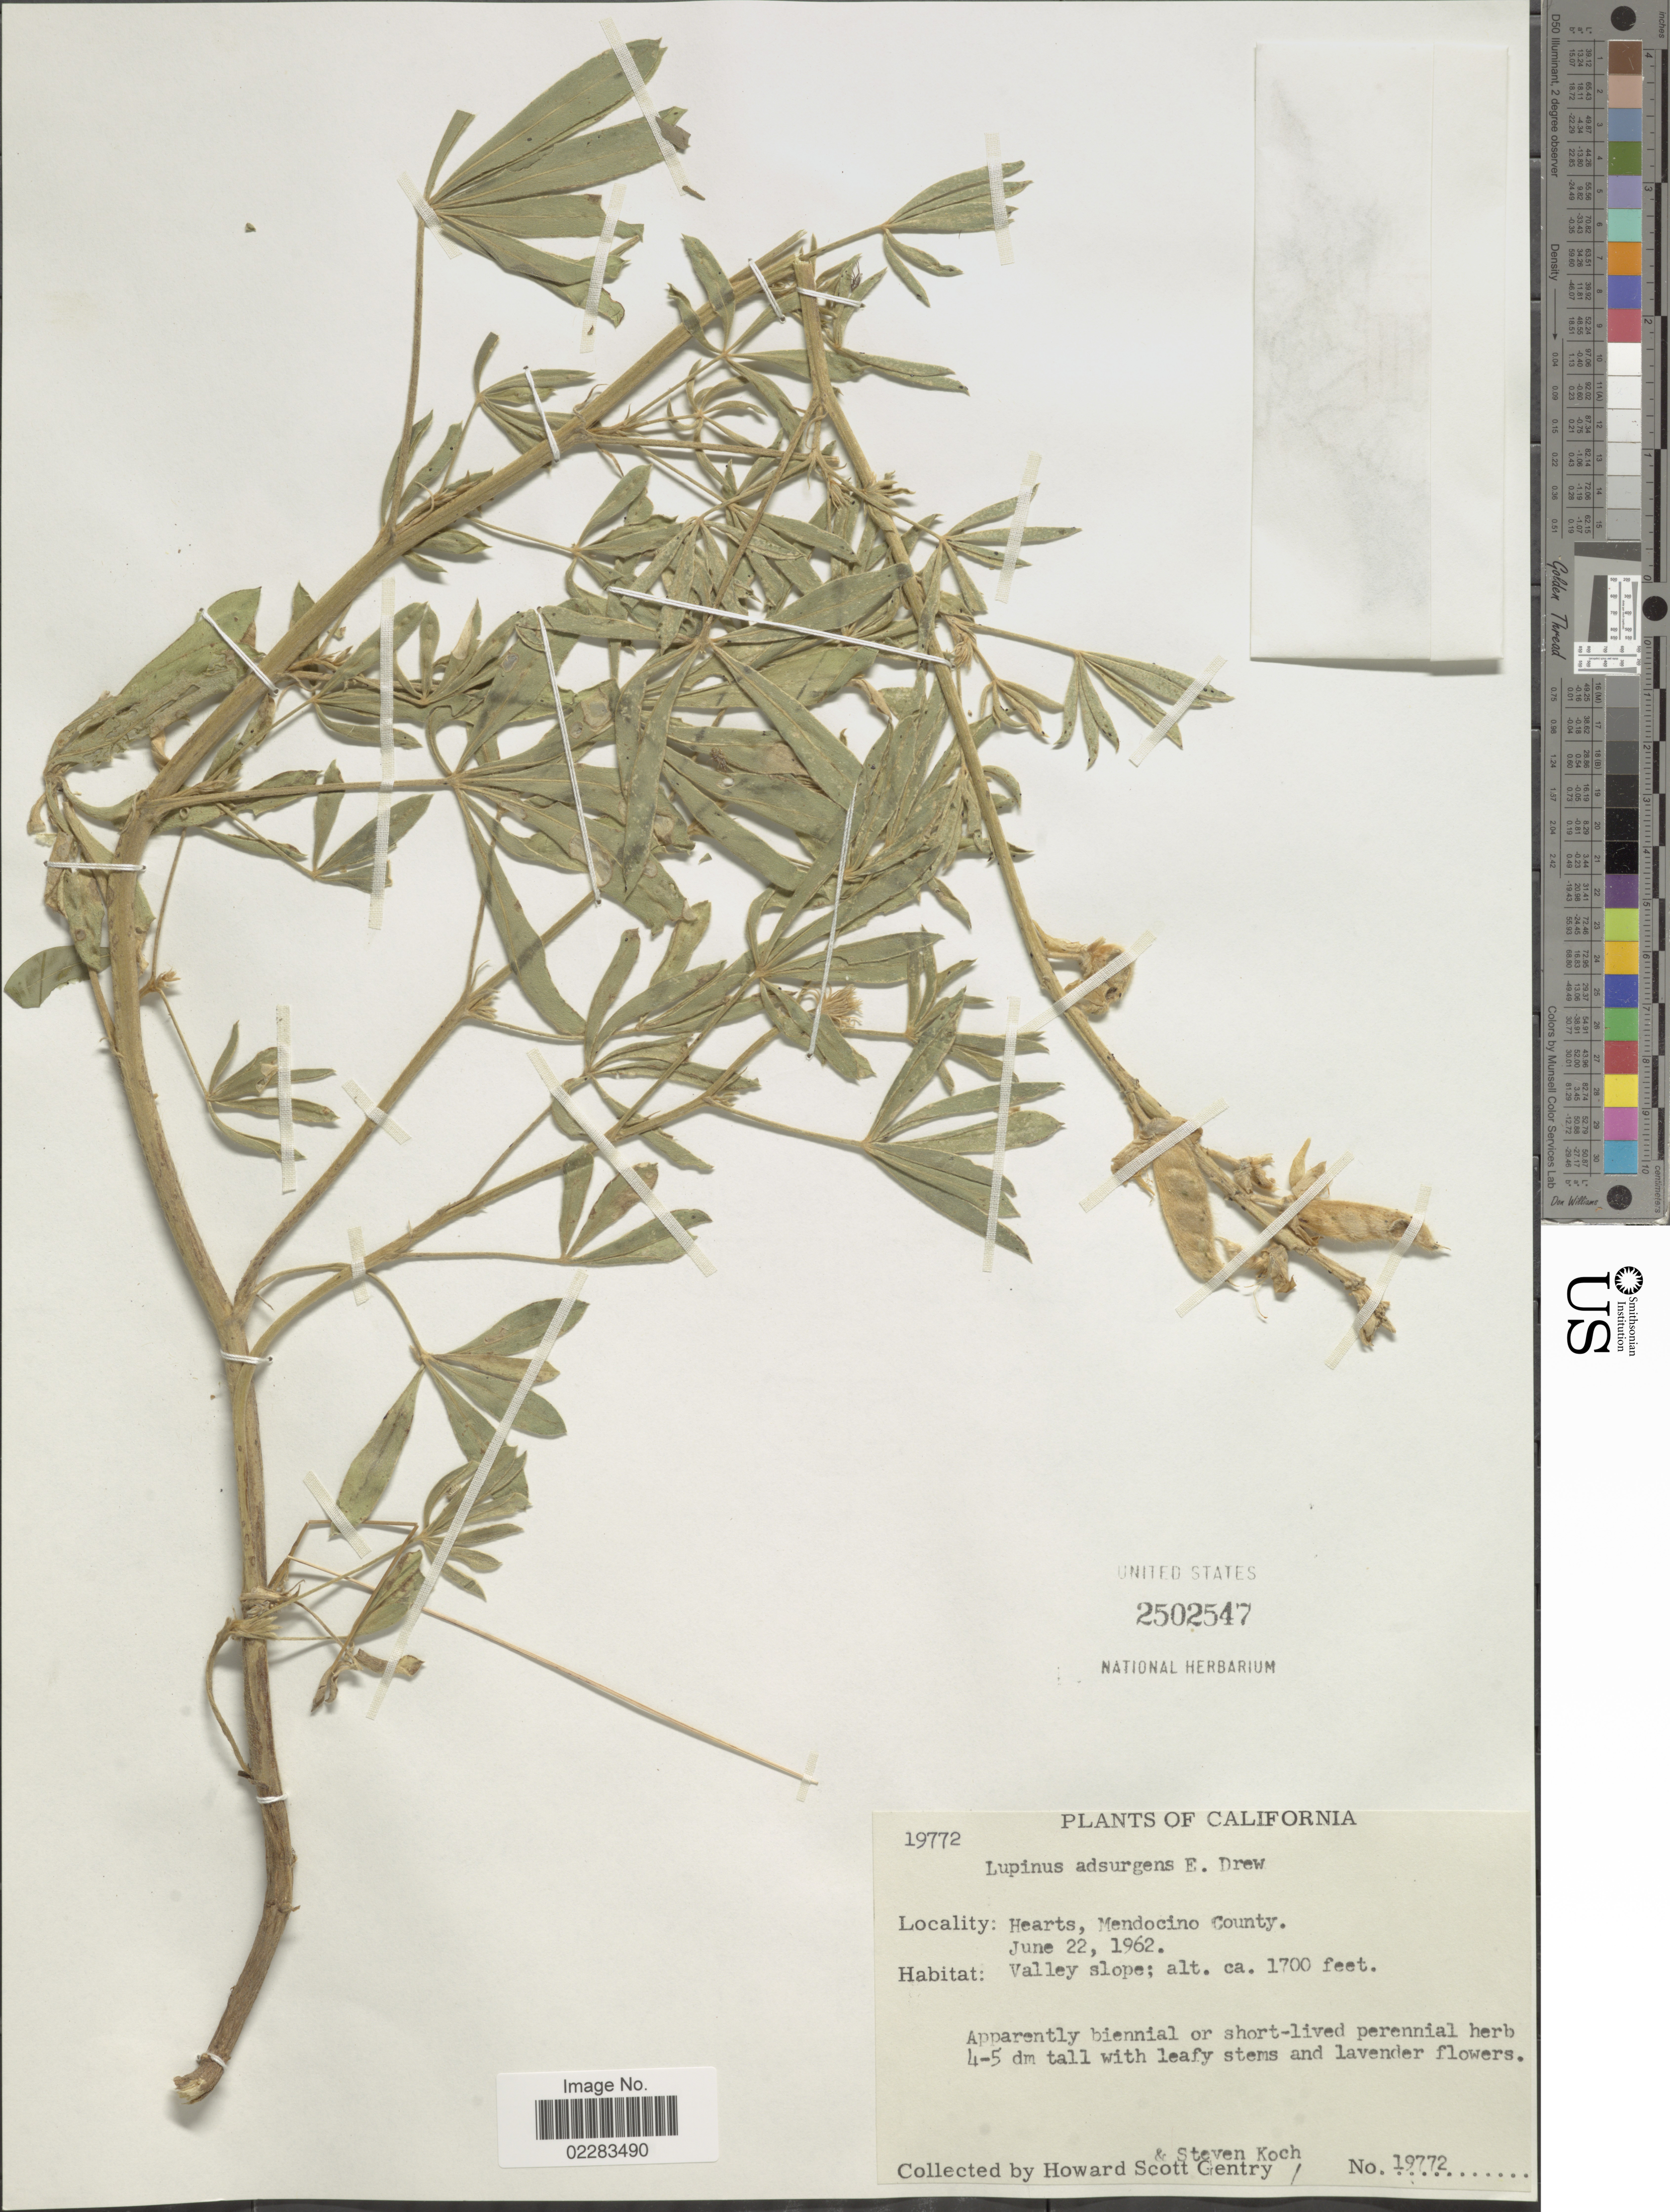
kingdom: Plantae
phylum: Tracheophyta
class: Magnoliopsida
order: Fabales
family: Fabaceae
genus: Lupinus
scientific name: Lupinus adsurgens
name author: W.B. Drew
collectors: H. S. Gentry & S. Koch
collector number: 19772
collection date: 1962-06-22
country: United States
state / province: California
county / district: Mendocino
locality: Hearts, Menoicino County. Valley Slopes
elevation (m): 518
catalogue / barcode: US 2502547